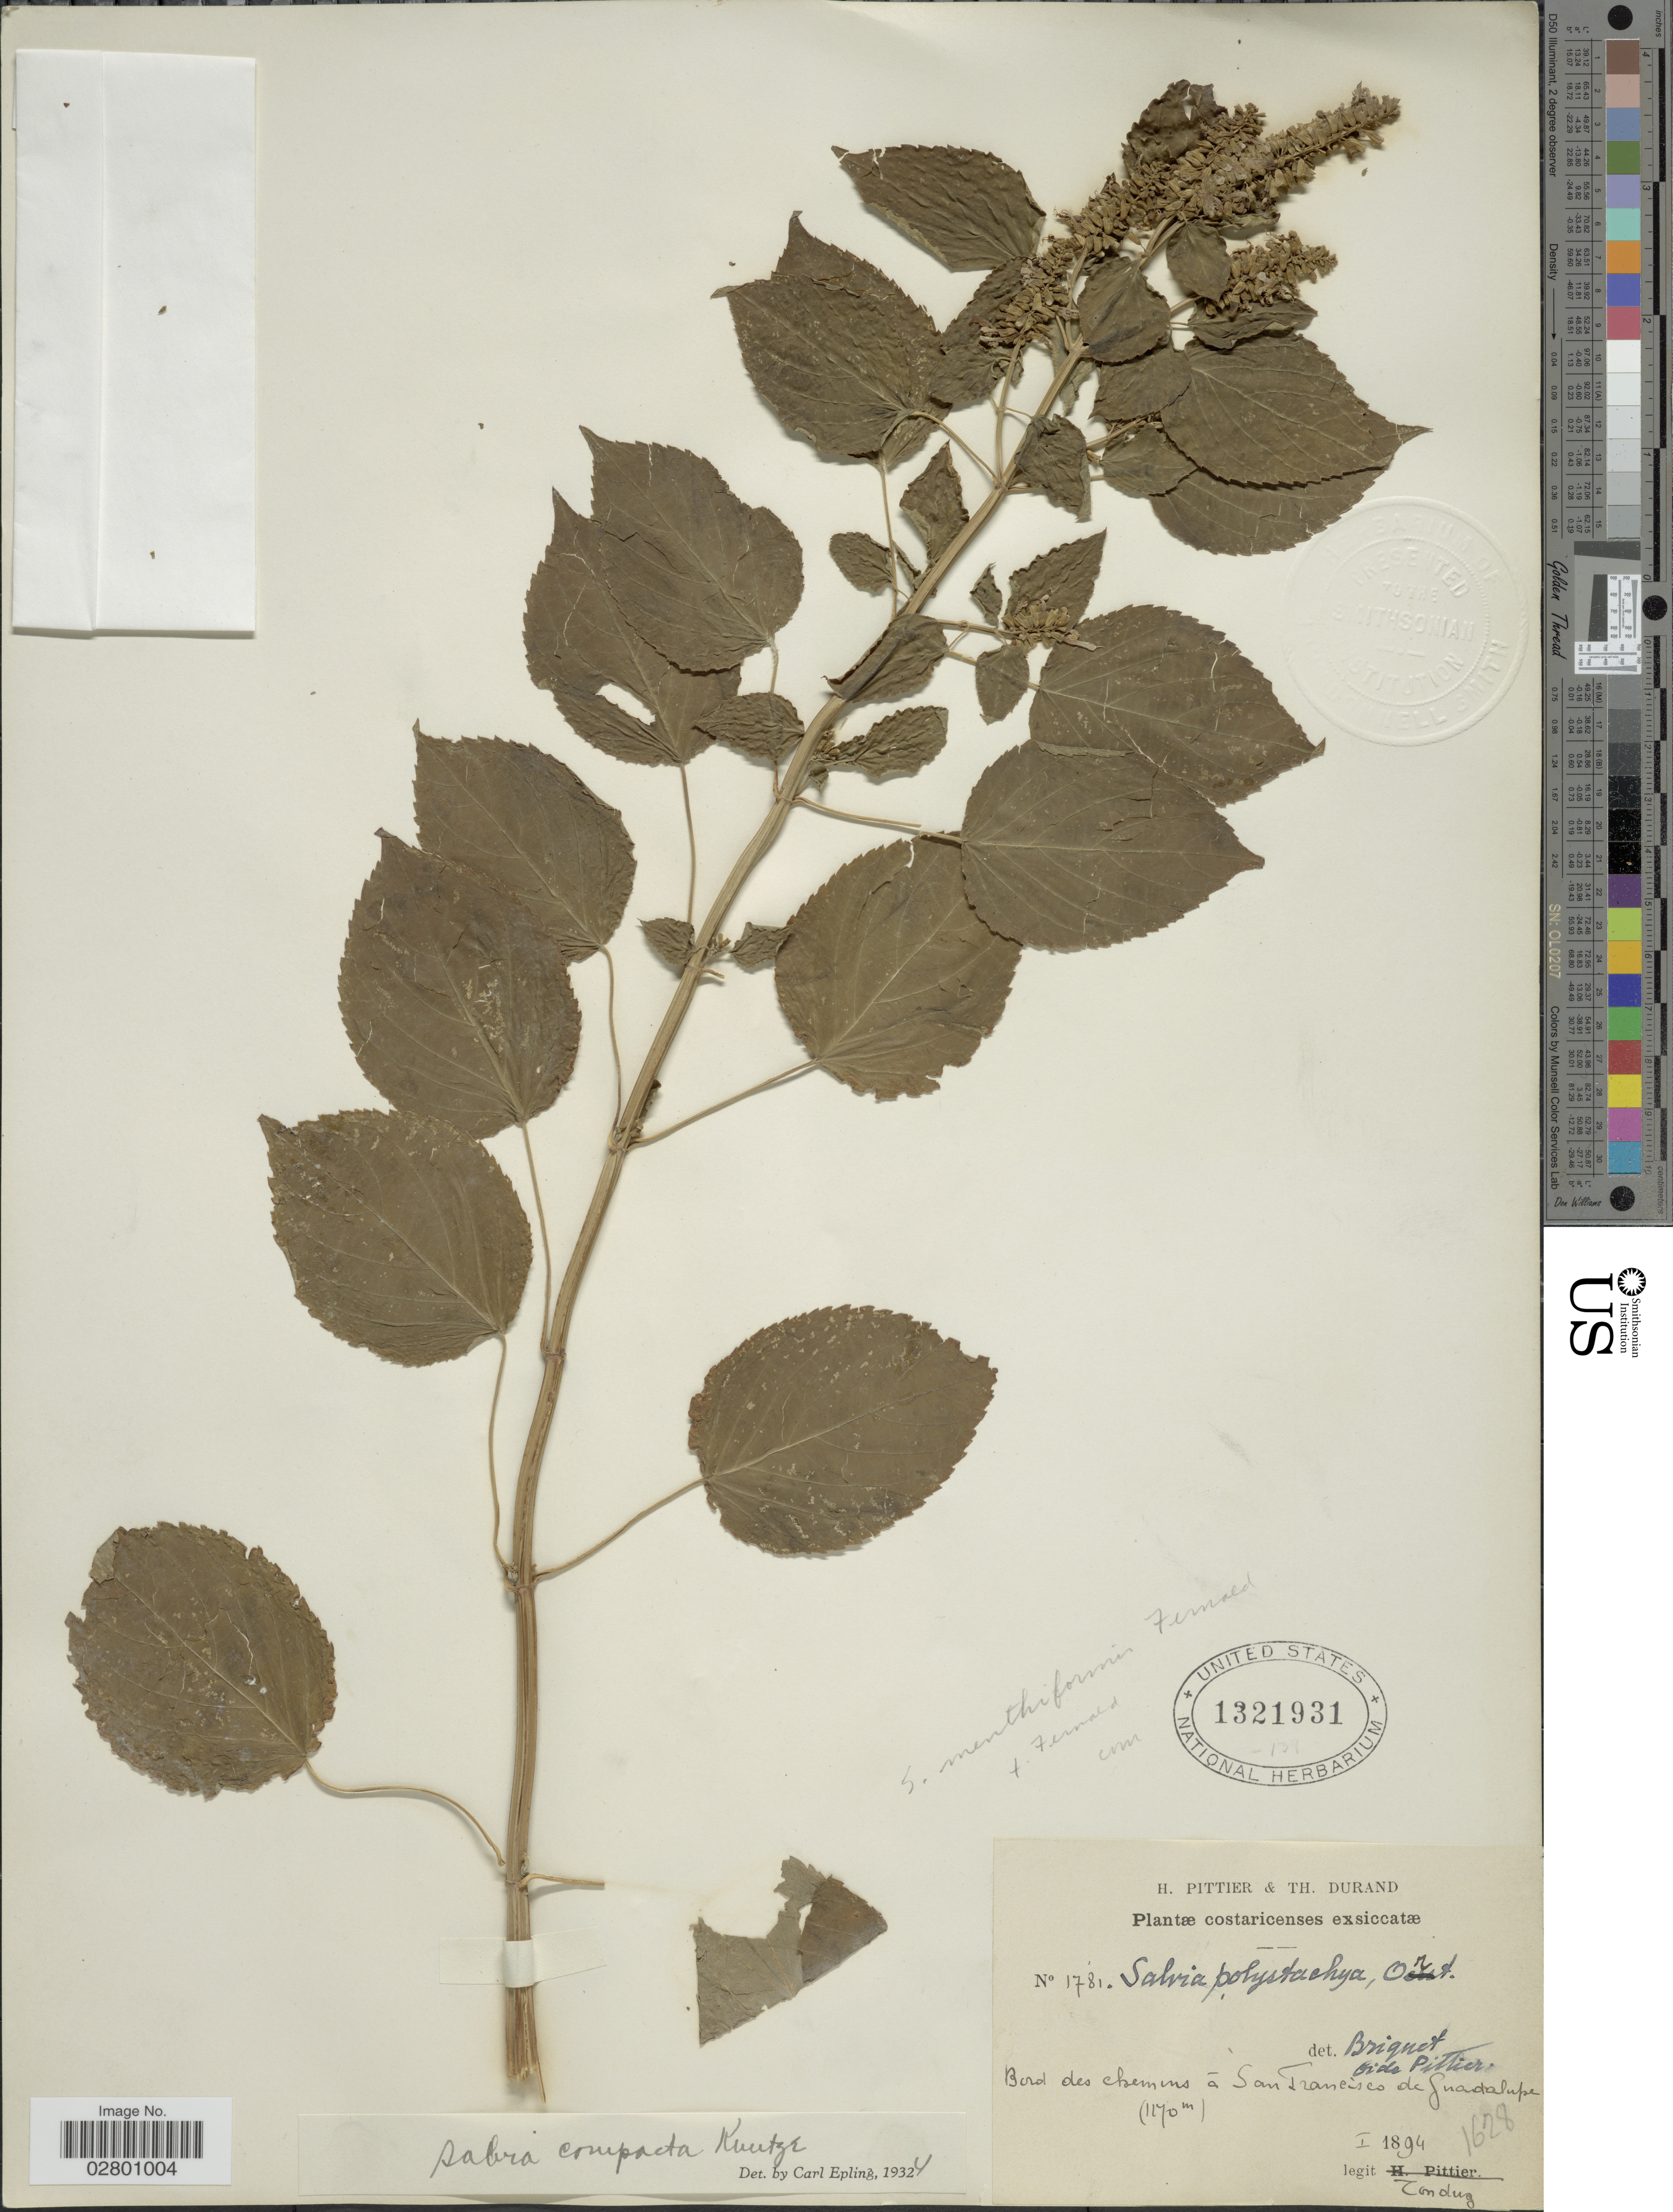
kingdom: Plantae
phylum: Tracheophyta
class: Magnoliopsida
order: Lamiales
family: Lamiaceae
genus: Salvia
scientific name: Salvia compacta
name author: Kuntze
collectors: Tonduz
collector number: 1781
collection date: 1894-01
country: Costa Rica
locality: Bord des chemins á San Francisco de Guadelupe.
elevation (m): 1170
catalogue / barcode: US 1321931